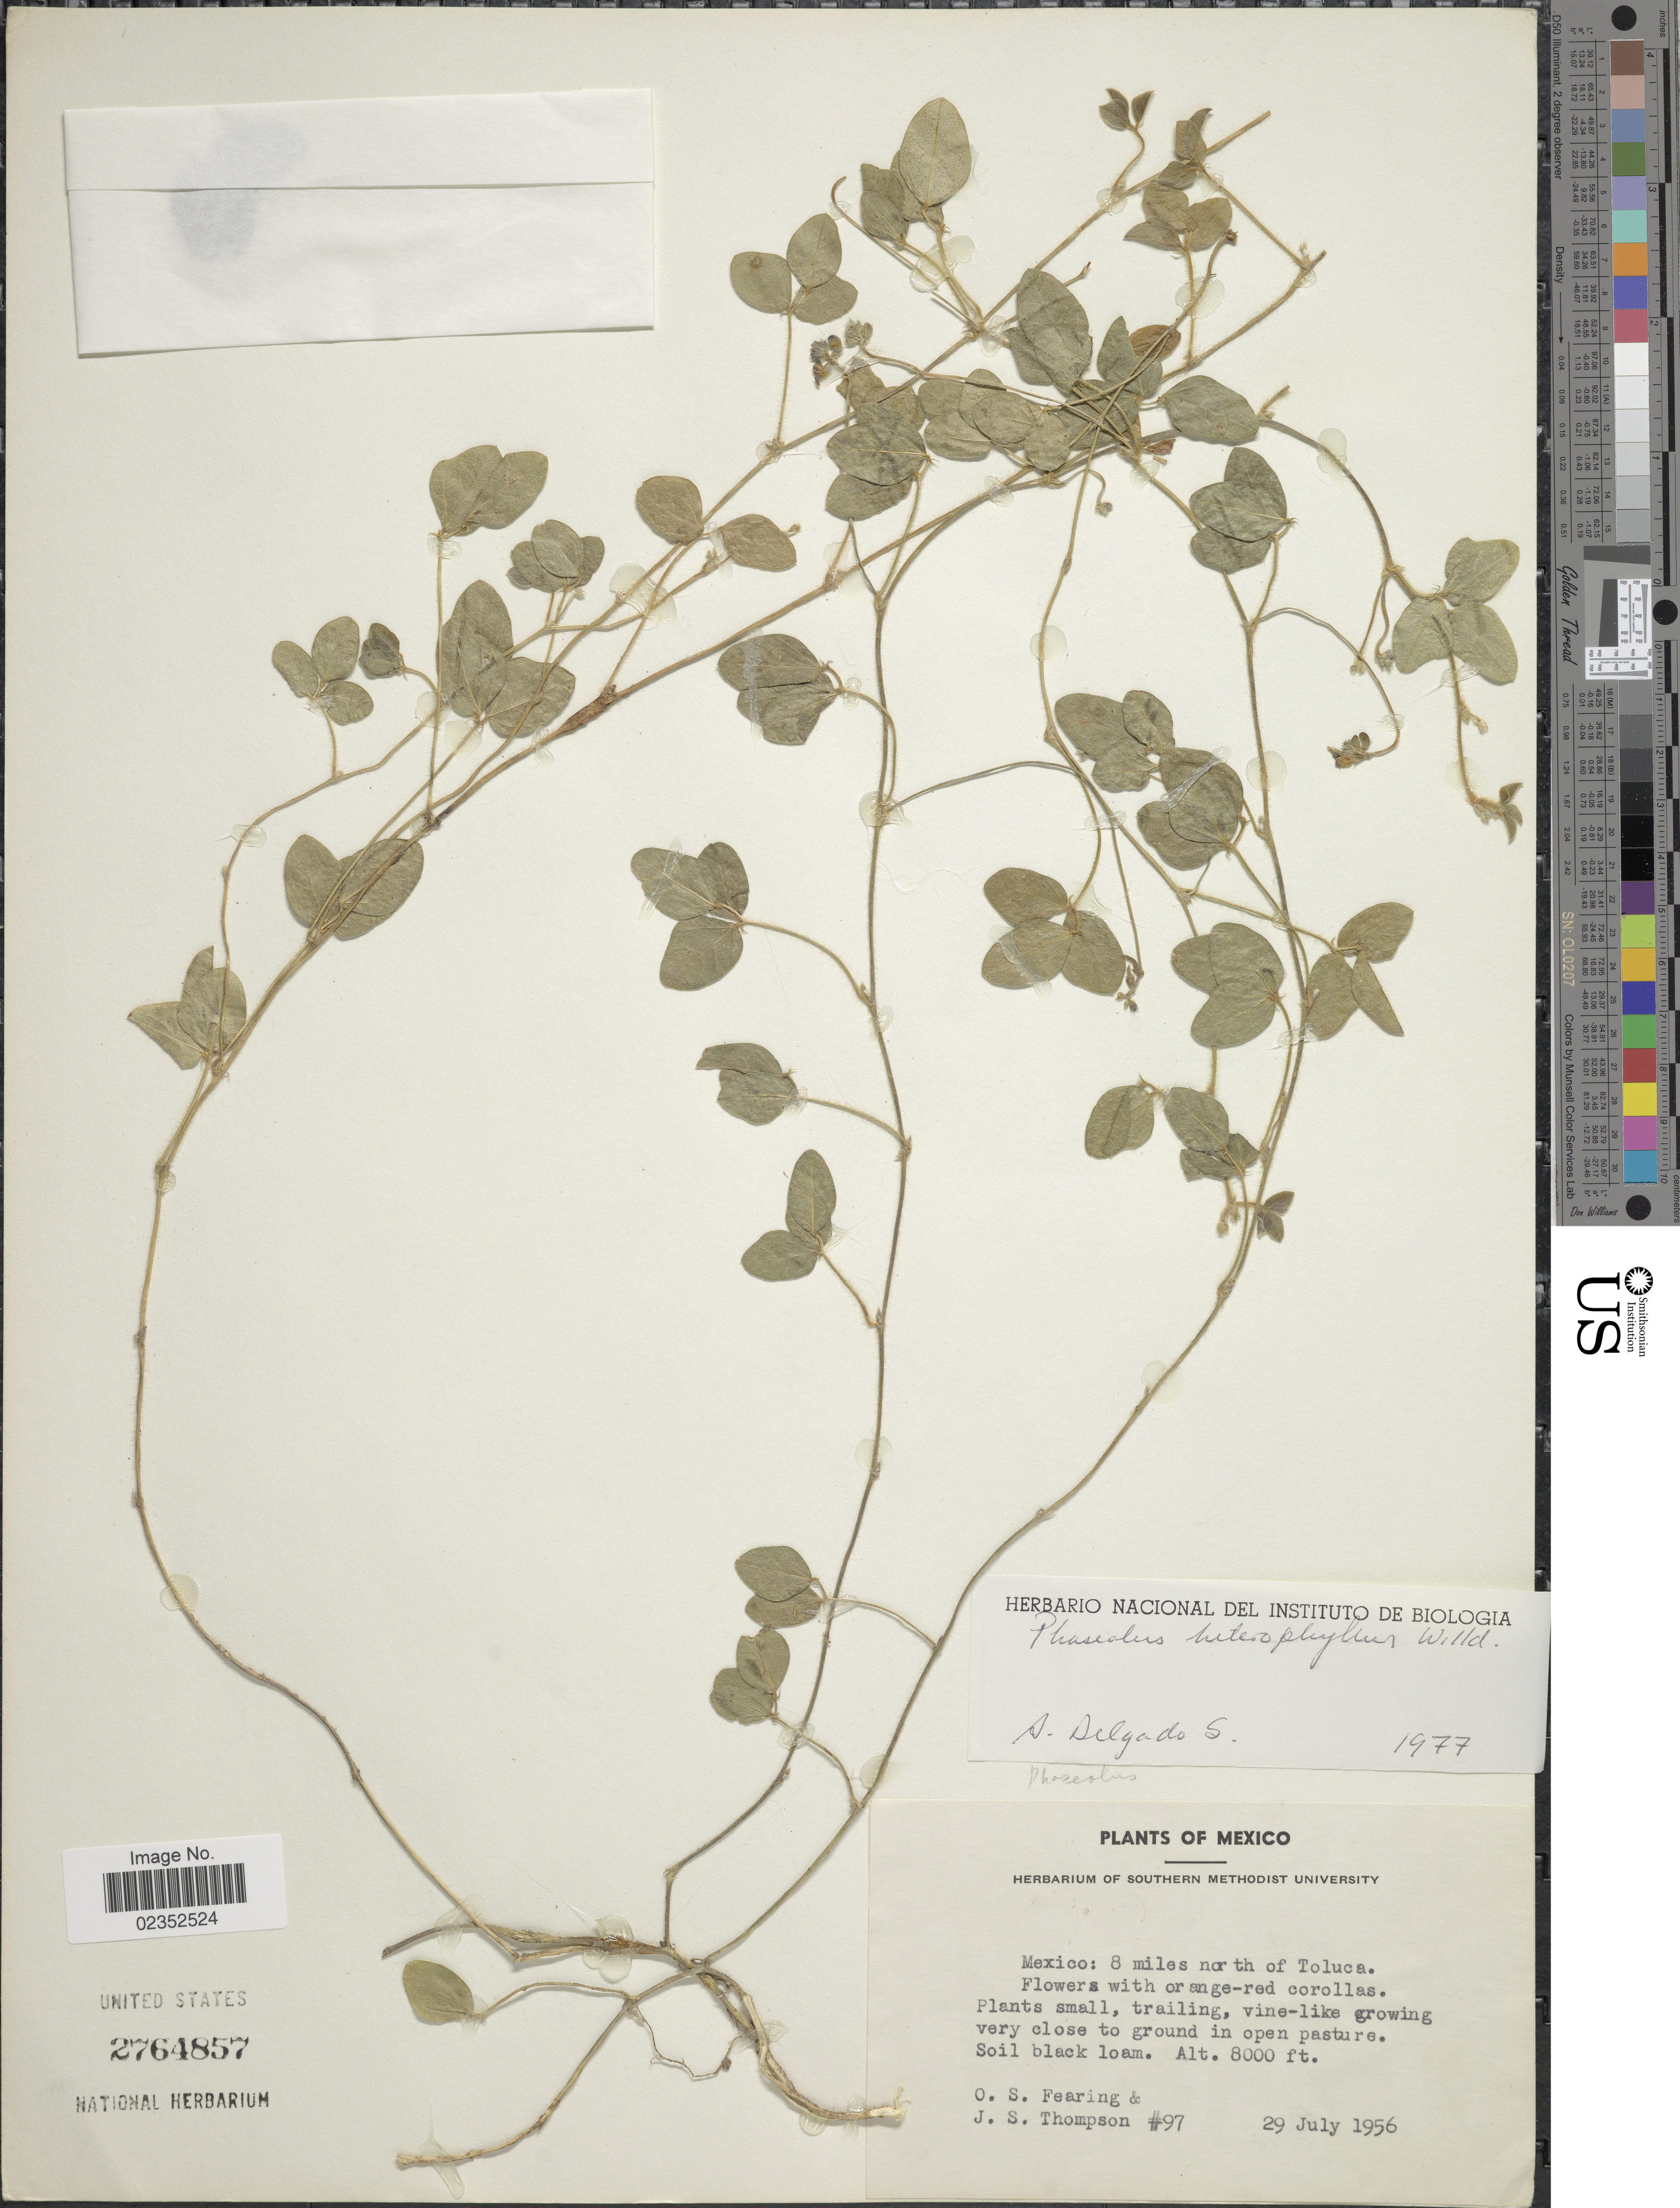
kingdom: Plantae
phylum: Tracheophyta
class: Magnoliopsida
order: Fabales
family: Fabaceae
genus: Macroptilium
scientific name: Macroptilium gibbosifolium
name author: (Ortega) A. Delgado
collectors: O. S. Fearing & J. S. Thompson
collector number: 97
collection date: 1956-07-29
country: Mexico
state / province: México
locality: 8 miles north of Toluca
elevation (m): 2438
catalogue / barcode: US 2764857